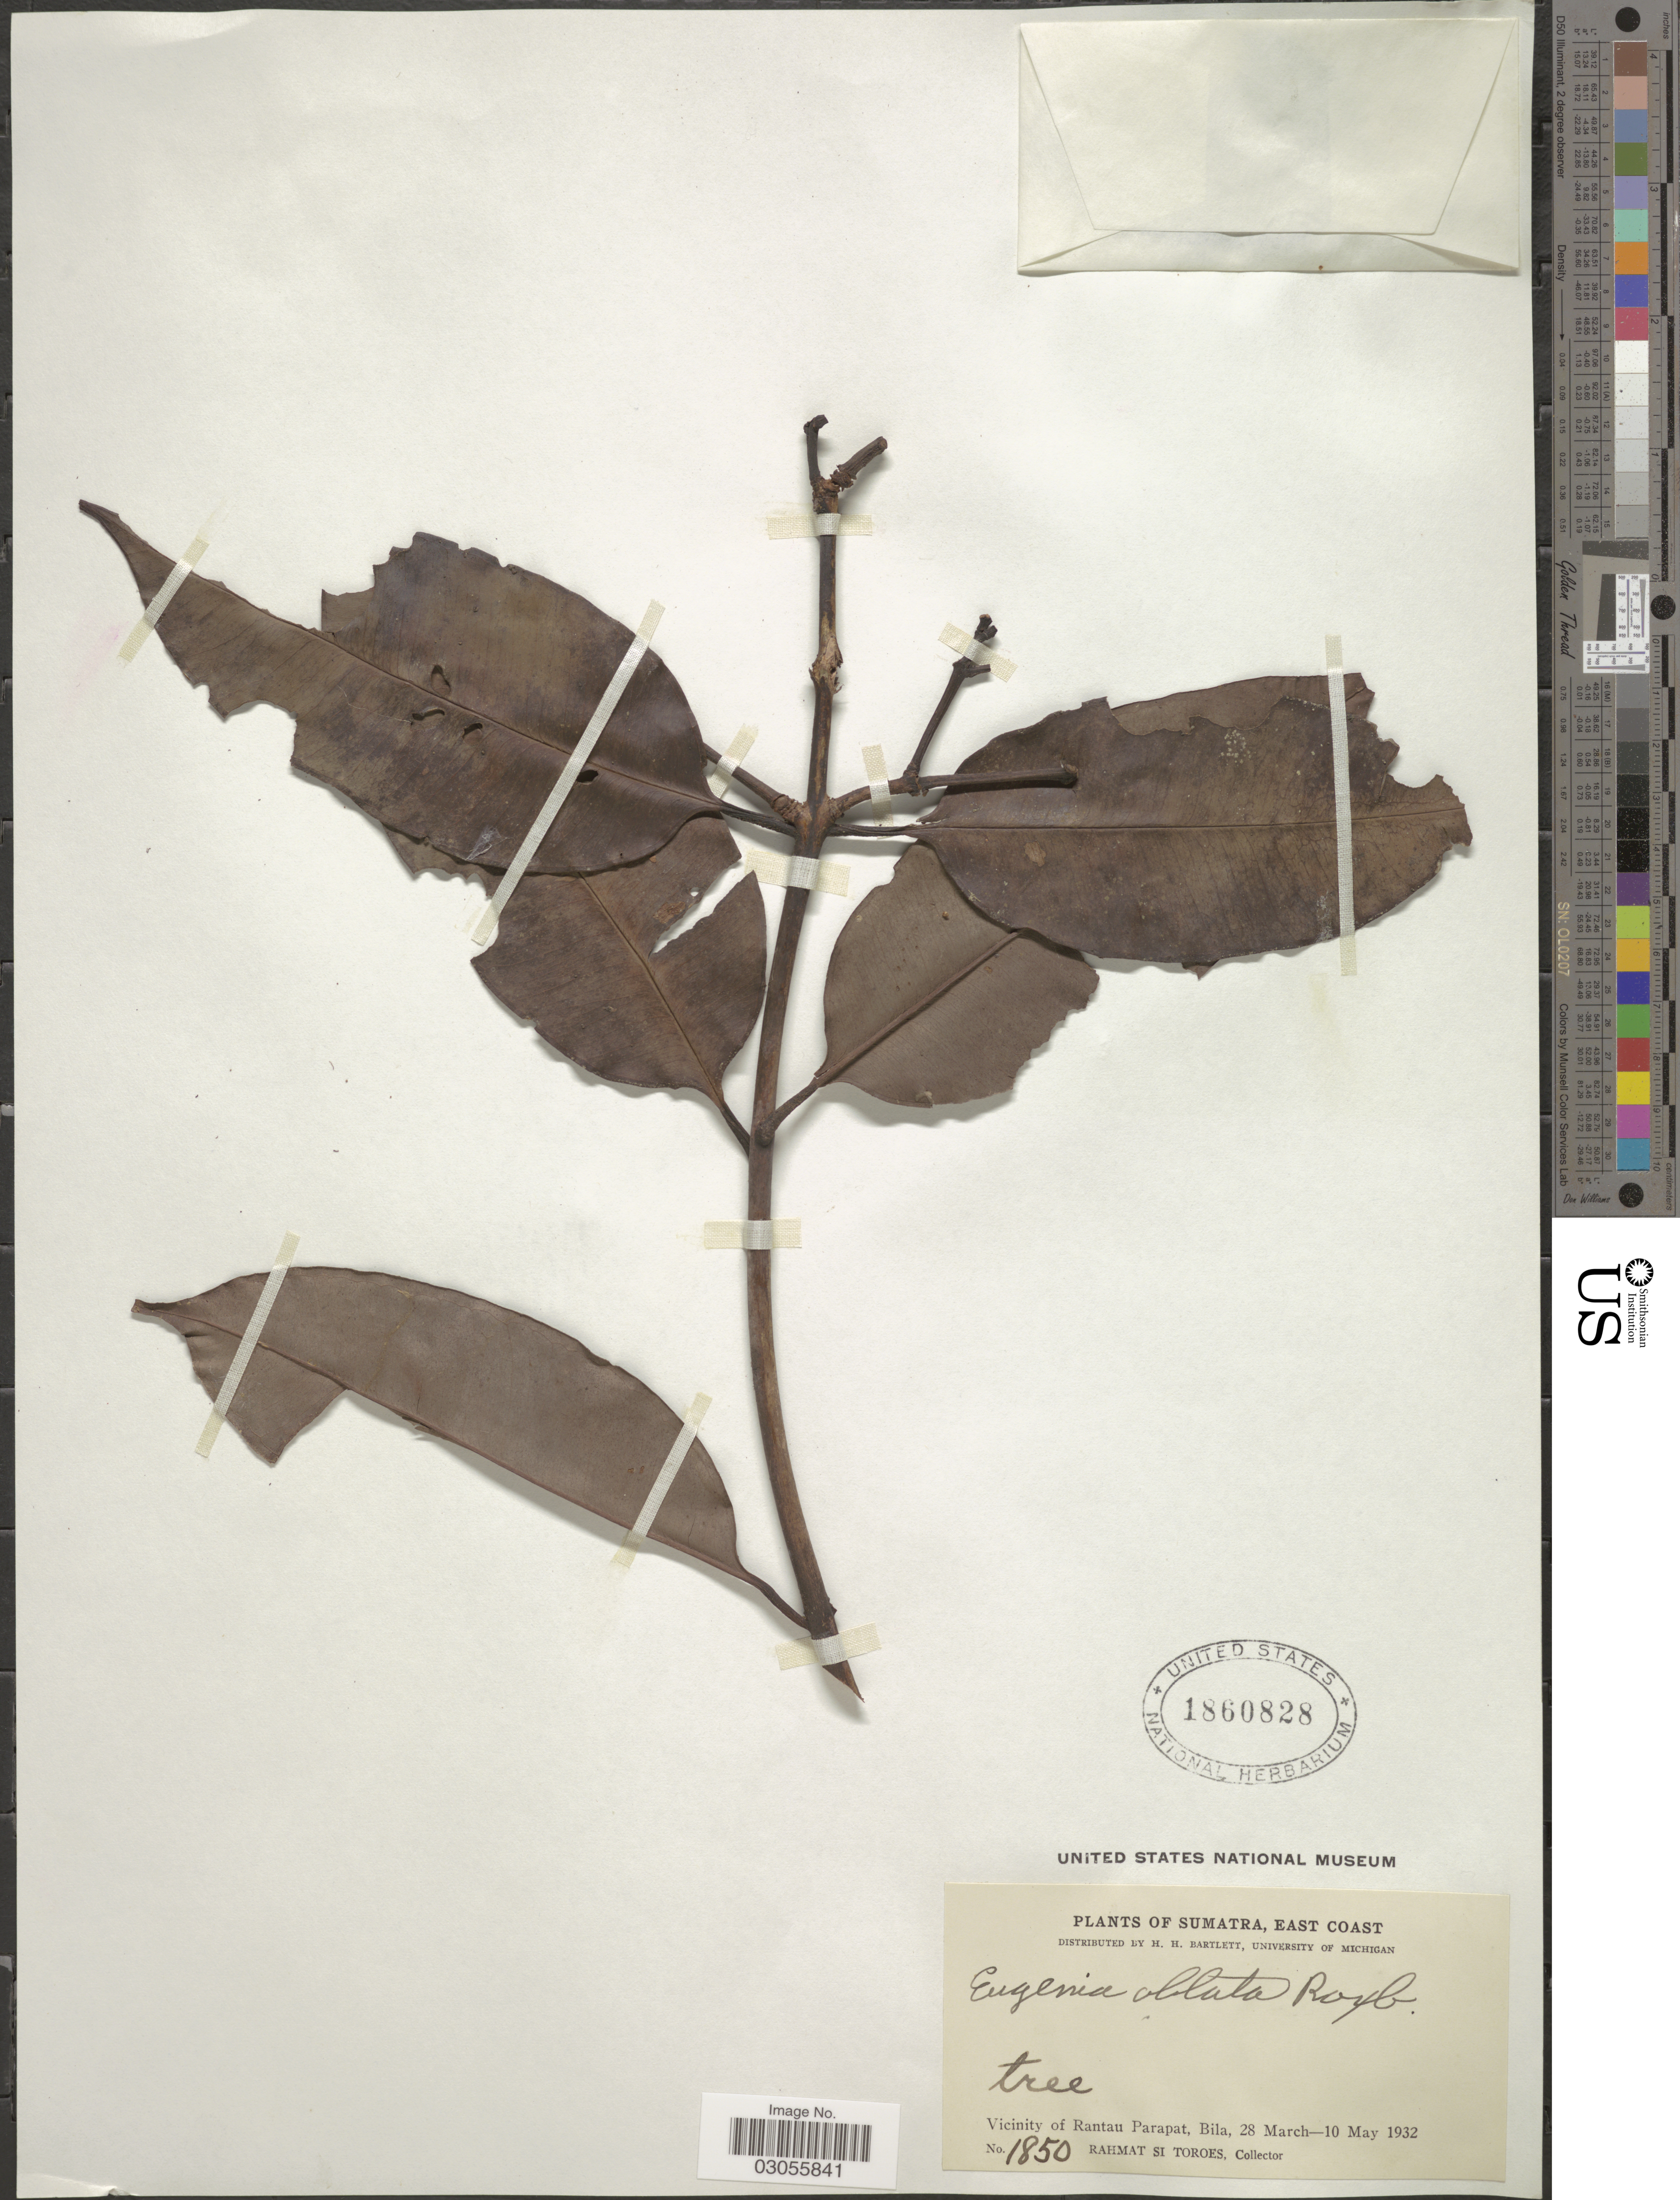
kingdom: Plantae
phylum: Tracheophyta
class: Magnoliopsida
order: Myrtales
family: Myrtaceae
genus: Syzygium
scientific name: Syzygium oblatum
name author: (Roxb.) Wall. ex A.M. Cowan & Cowan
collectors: Rahmat Si Boeea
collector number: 1850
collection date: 1932-03-28/1932-05-10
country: Indonesia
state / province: Sumatra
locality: East Coast. Vicinity of Rantau Parapat, Bila.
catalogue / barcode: US 1860828